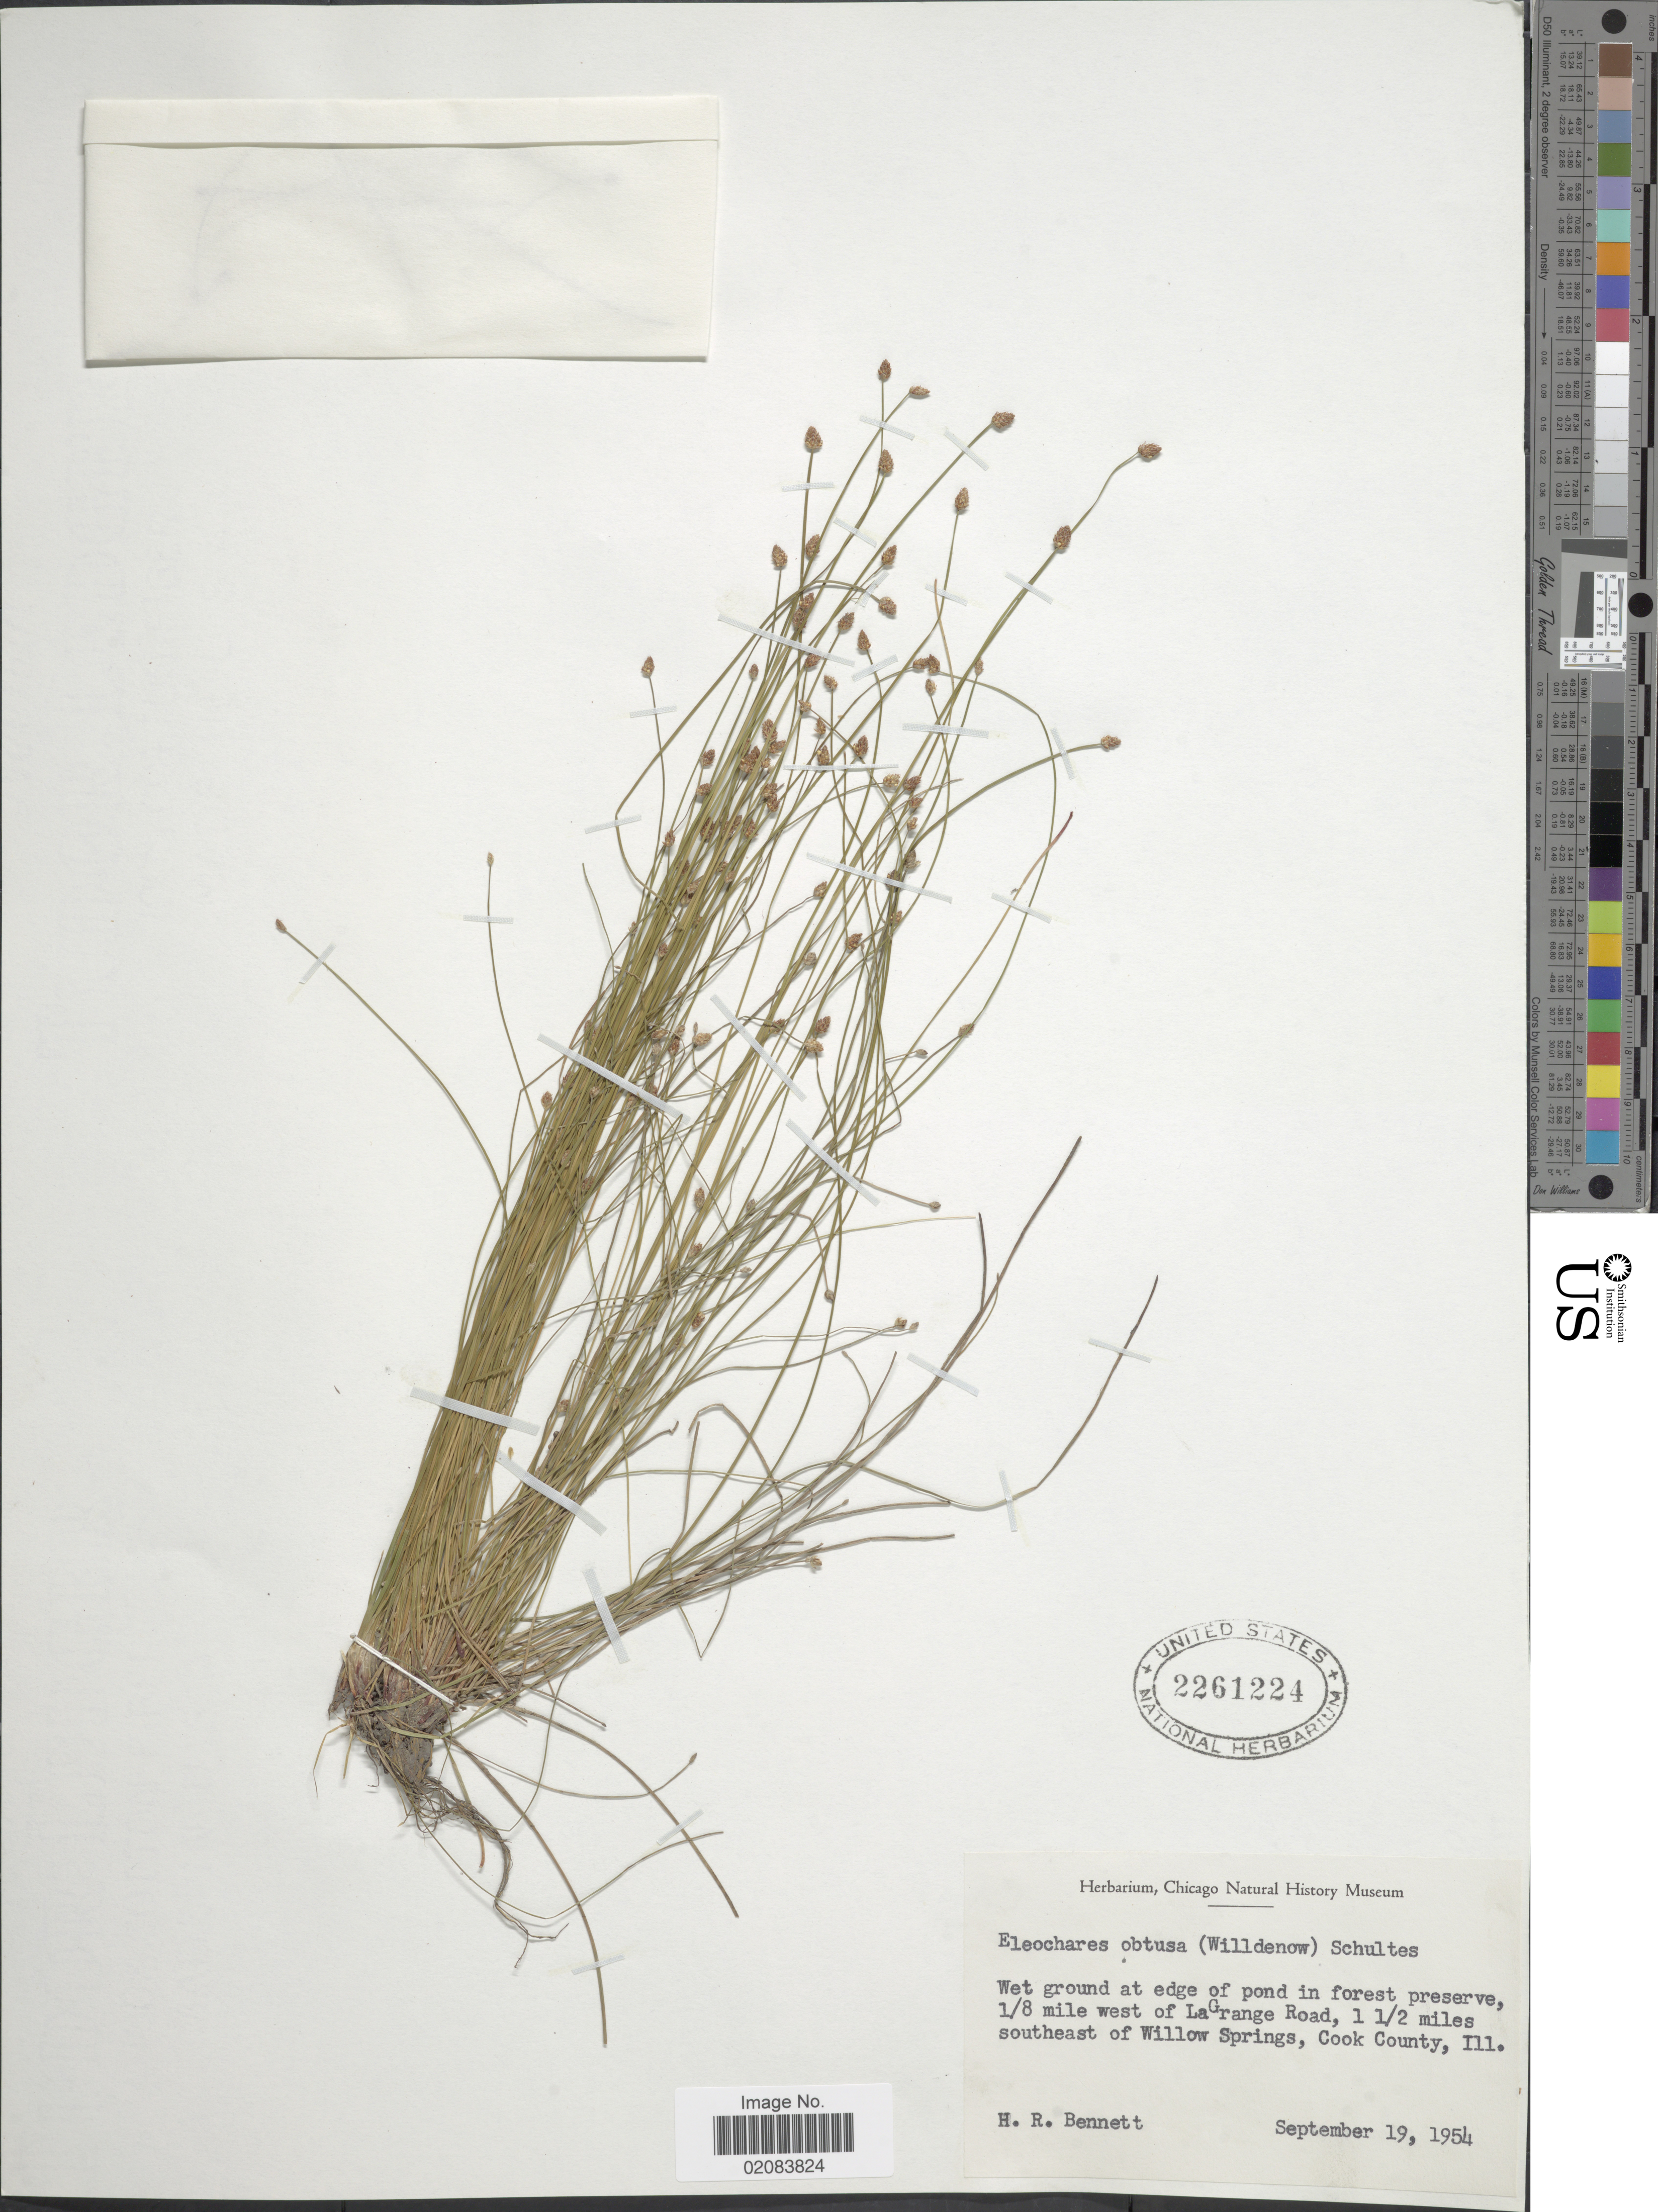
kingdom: Plantae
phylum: Tracheophyta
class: Liliopsida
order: Poales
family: Cyperaceae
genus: Eleocharis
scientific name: Eleocharis obtusa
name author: (Willd.) Schult.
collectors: H. R. Bennett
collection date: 1954-09-19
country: United States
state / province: Illinois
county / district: Cook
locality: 1/8 mile W of La Grange Road, 1 1/2 miles SE of Willow Springs, Cook County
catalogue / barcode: US 2261224